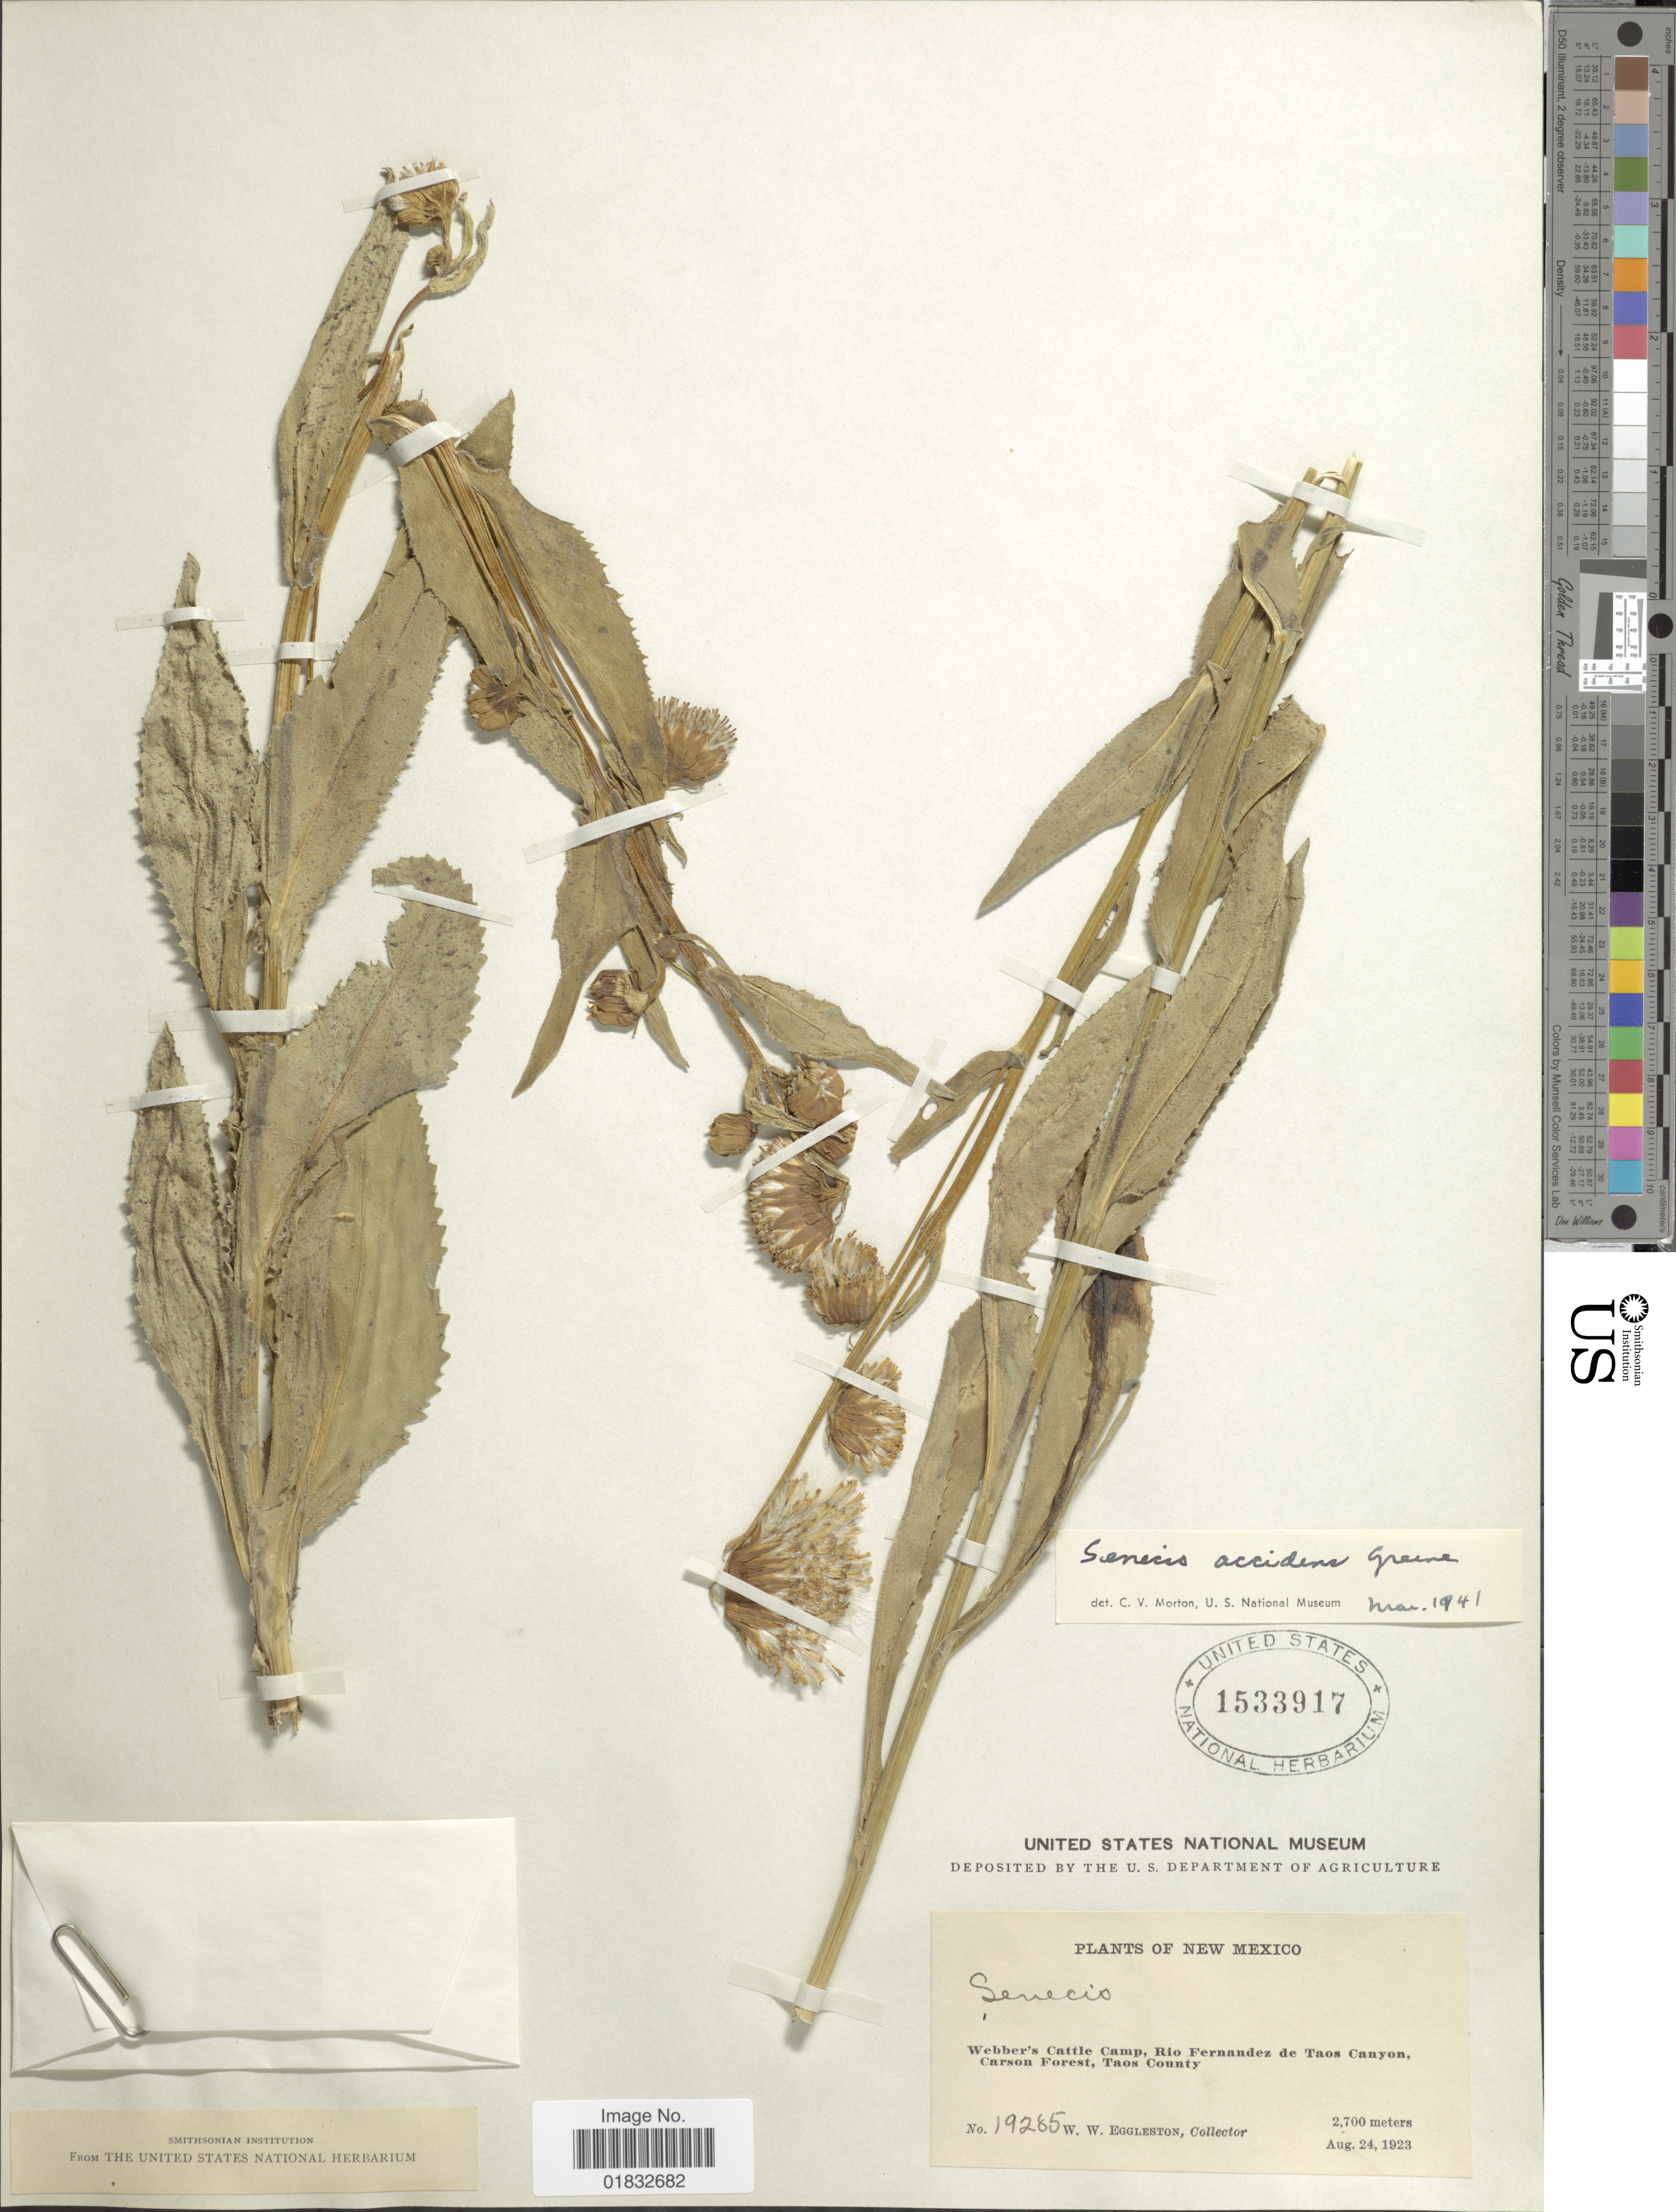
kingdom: Plantae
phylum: Tracheophyta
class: Magnoliopsida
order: Asterales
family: Asteraceae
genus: Senecio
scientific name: Senecio bigelovii var. hallii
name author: A. Gray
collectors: W. W. Eggleston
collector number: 19285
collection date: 1923-08-24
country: United States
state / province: New Mexico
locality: Webber's Cattle Camp, Rio Fernandez de Taos Canyon, Carson Forest, Taos County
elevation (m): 2700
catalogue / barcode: US 1533917